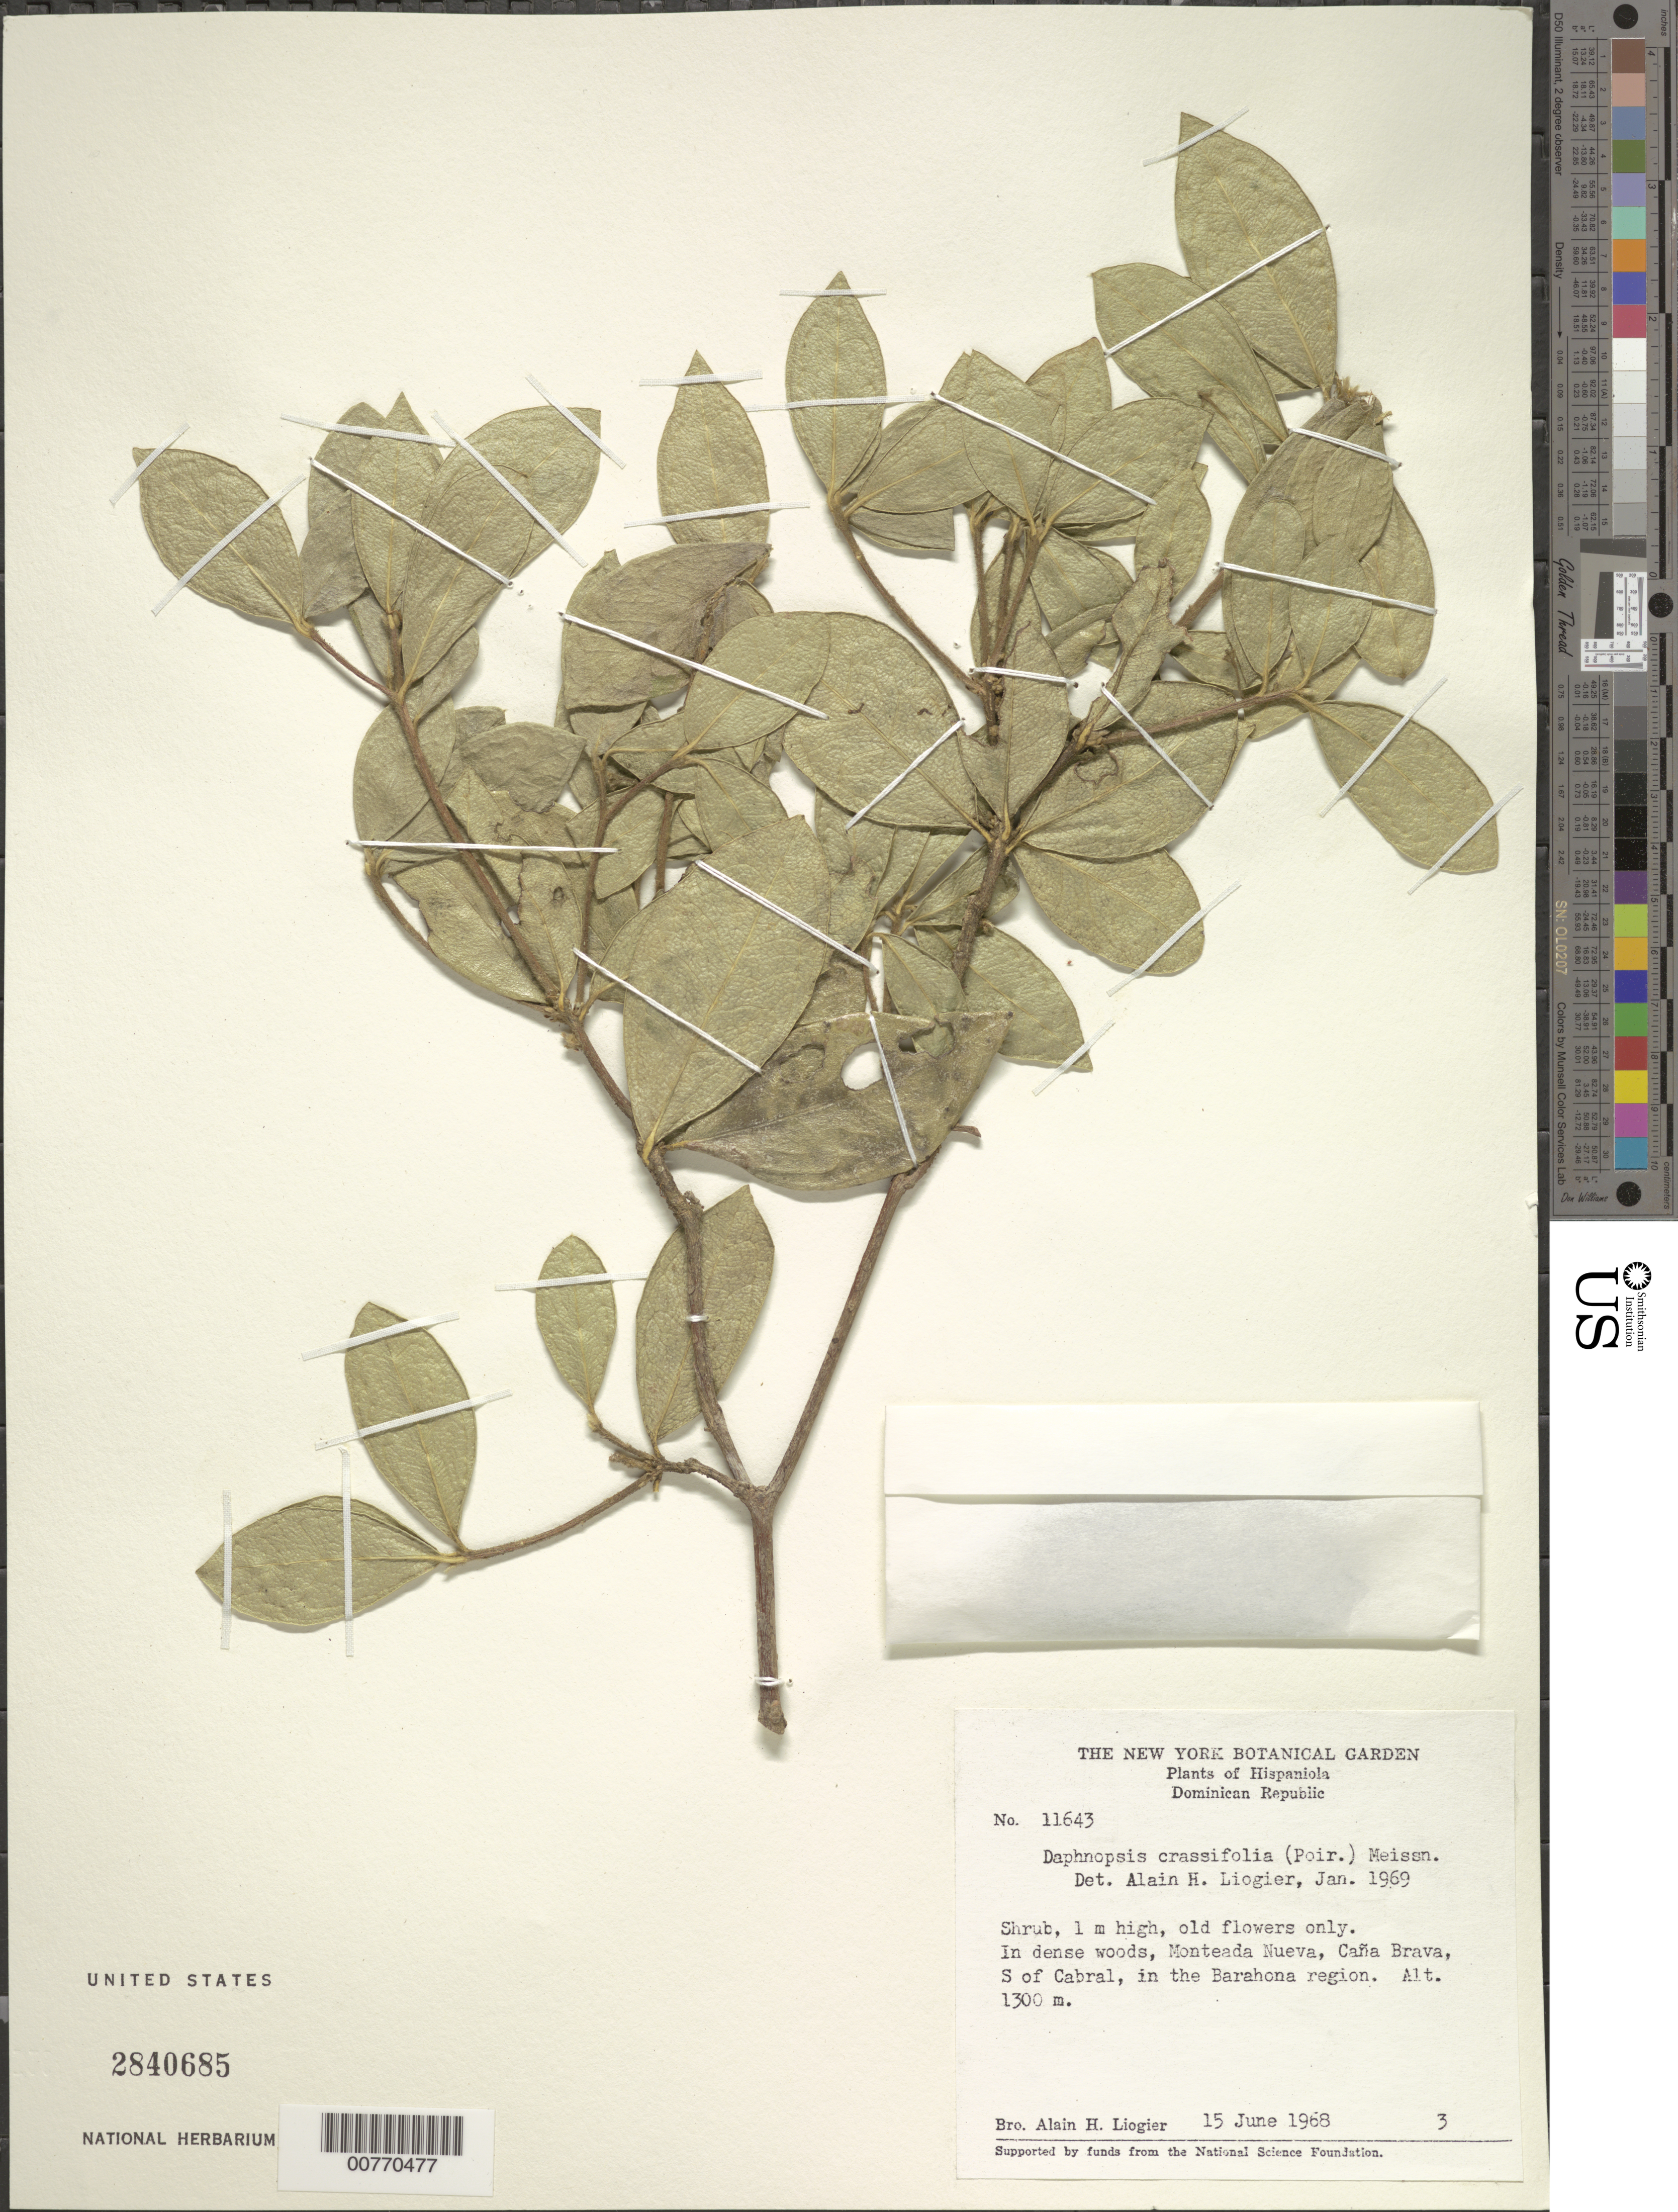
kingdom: Plantae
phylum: Tracheophyta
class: Magnoliopsida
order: Malvales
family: Thymelaeaceae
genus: Daphnopsis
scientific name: Daphnopsis crassifolia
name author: (Poir.) Meisn.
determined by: Liogier, Alain H.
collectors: A. H. Liogier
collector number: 11643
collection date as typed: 15 Jun 1968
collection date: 1968-06-15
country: Dominican Republic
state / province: Barahona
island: Hispaniola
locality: South of Cabral, Caña Brava, Monteada Nueva.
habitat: Dense woods.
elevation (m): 1300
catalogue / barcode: US 2840685